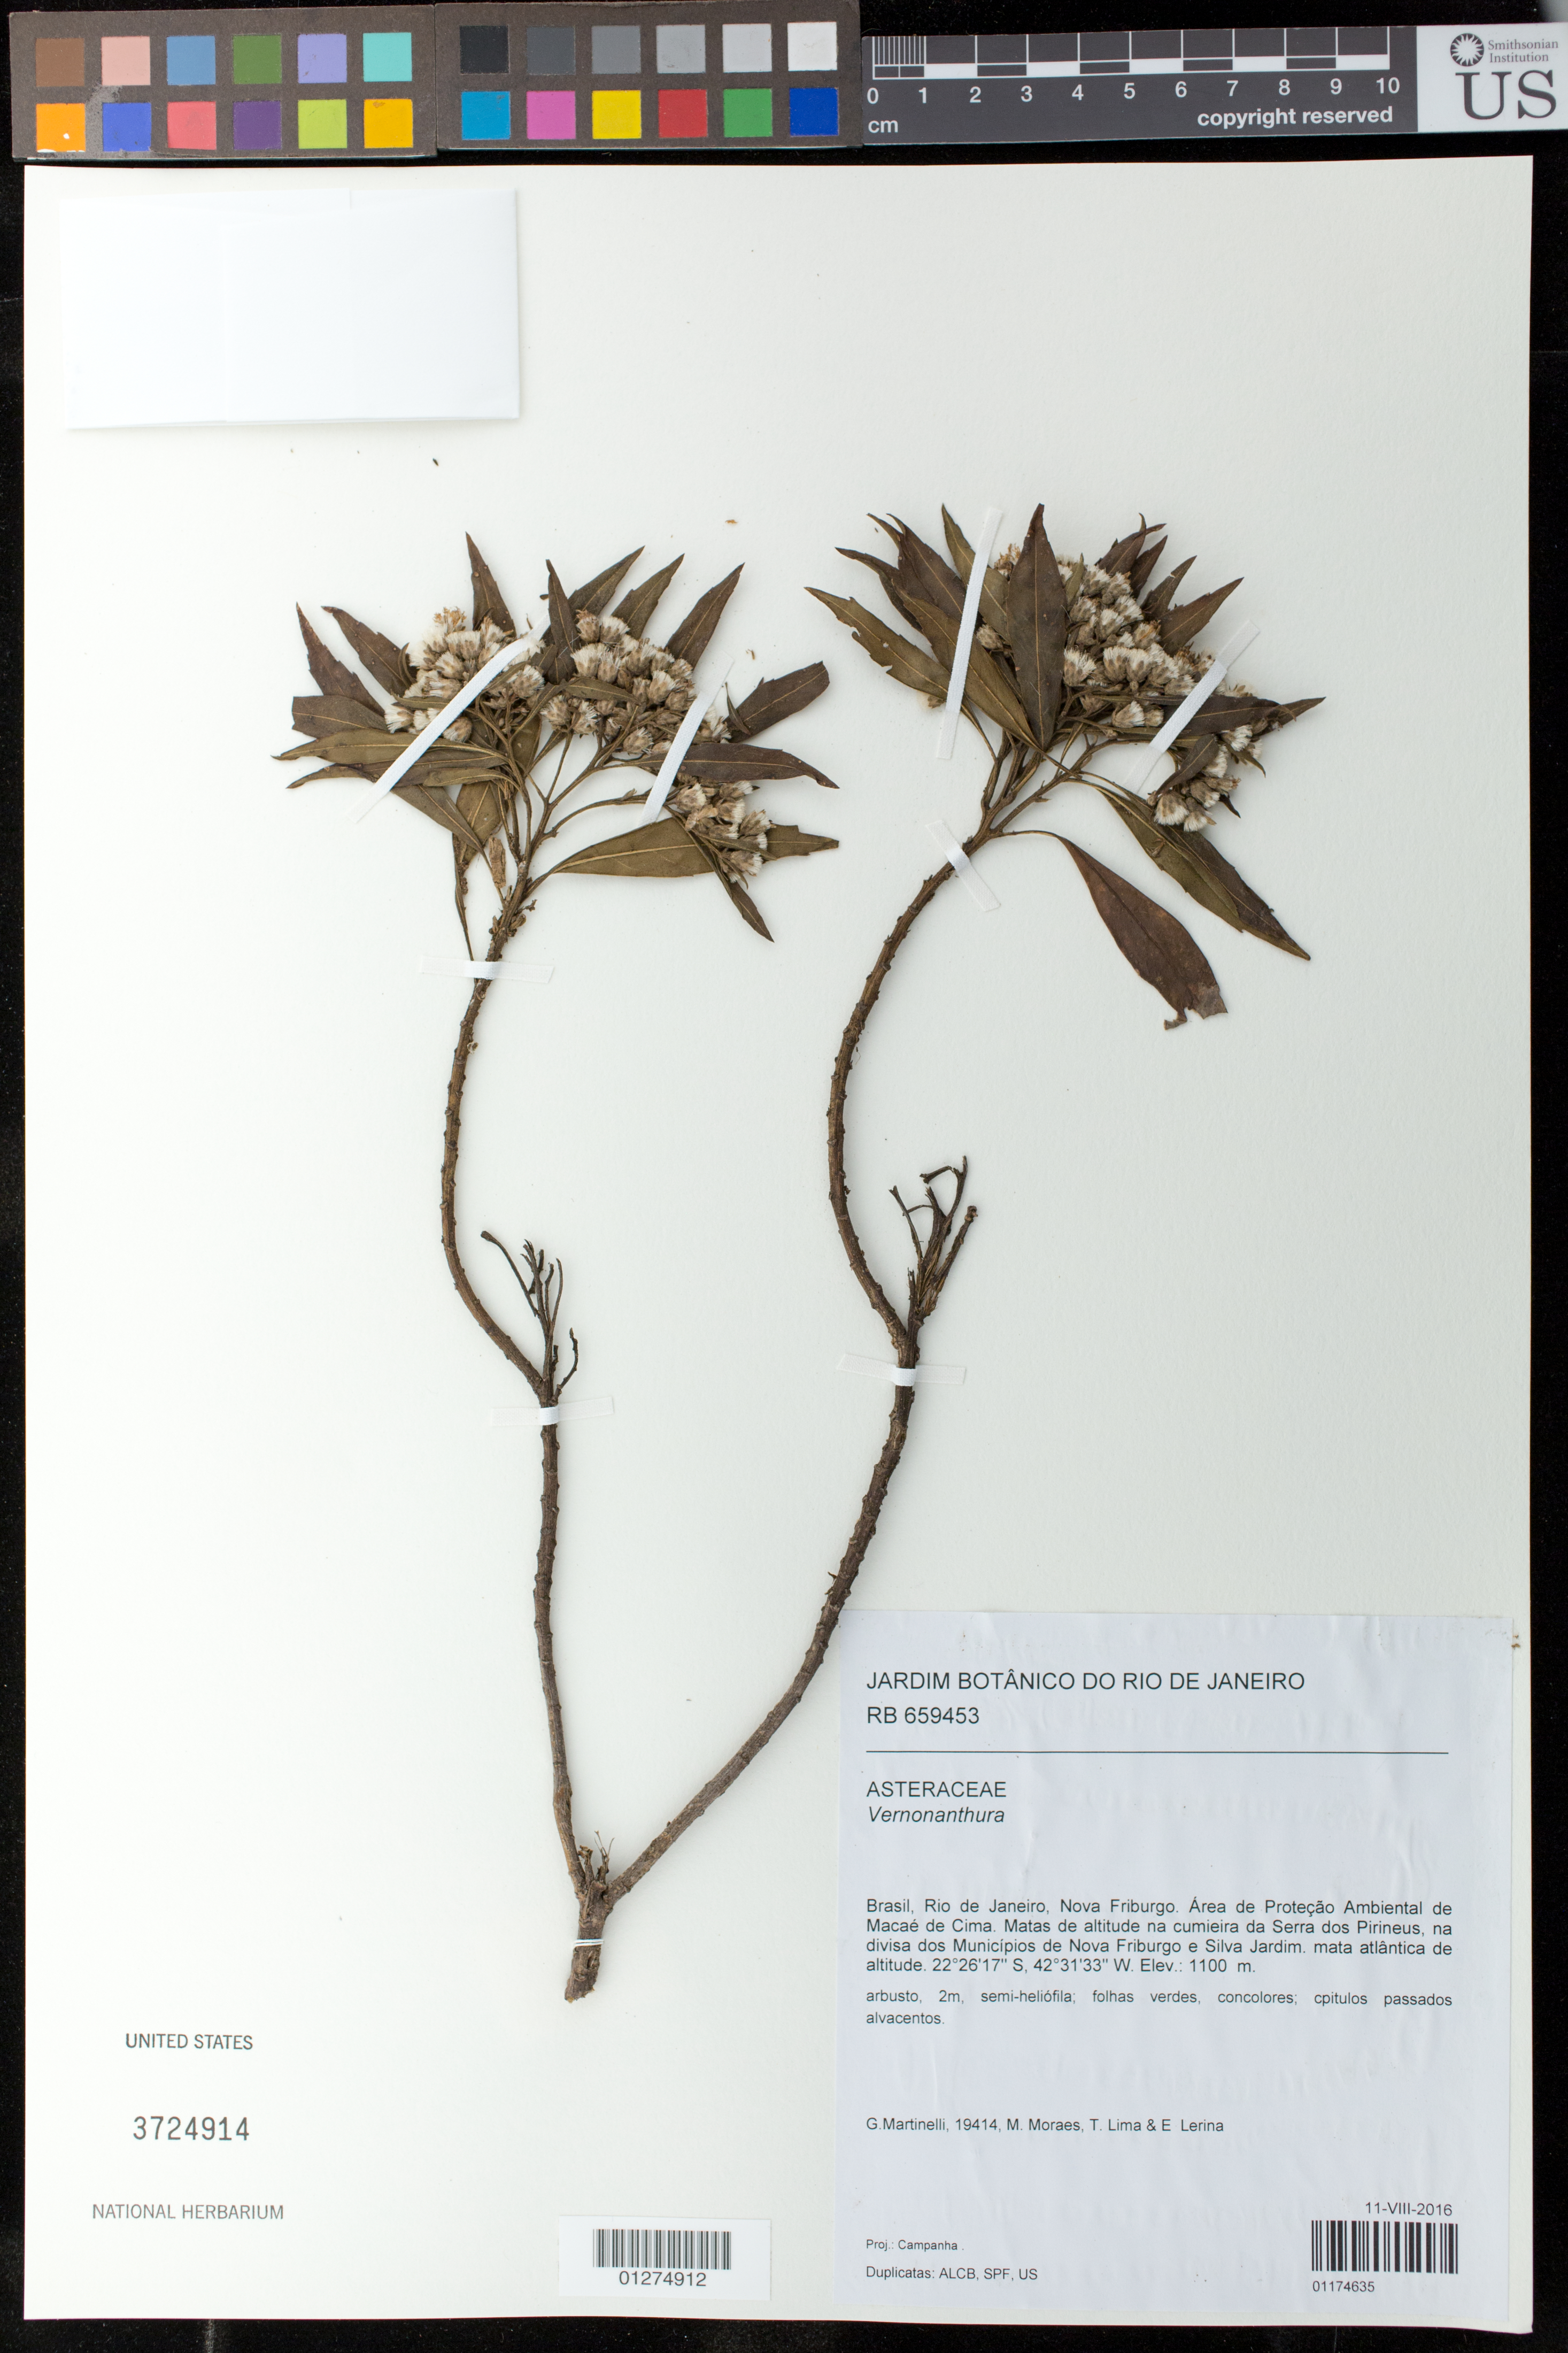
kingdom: Plantae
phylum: Tracheophyta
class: Magnoliopsida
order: Asterales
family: Asteraceae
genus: Lepidaploa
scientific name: Lepidaploa macahensis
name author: (Glaz. ex G.M. Barroso) H. Rob.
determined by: Renon, Polla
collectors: G. Martinelli, M. Moraes, T. Lima & E. Lerina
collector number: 19414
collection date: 2016-08-11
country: Brazil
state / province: Rio de Janeiro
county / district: Nova Friburgo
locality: Área de Proteção Ambiental de Macaé de Cima. Matas de altitude na cumieria da Serra dos Pirineus, na divisa dos Municipios de Nova Friburgo e Silva Jardim.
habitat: mata atlântica de altitude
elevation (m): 1100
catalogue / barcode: US 3724914